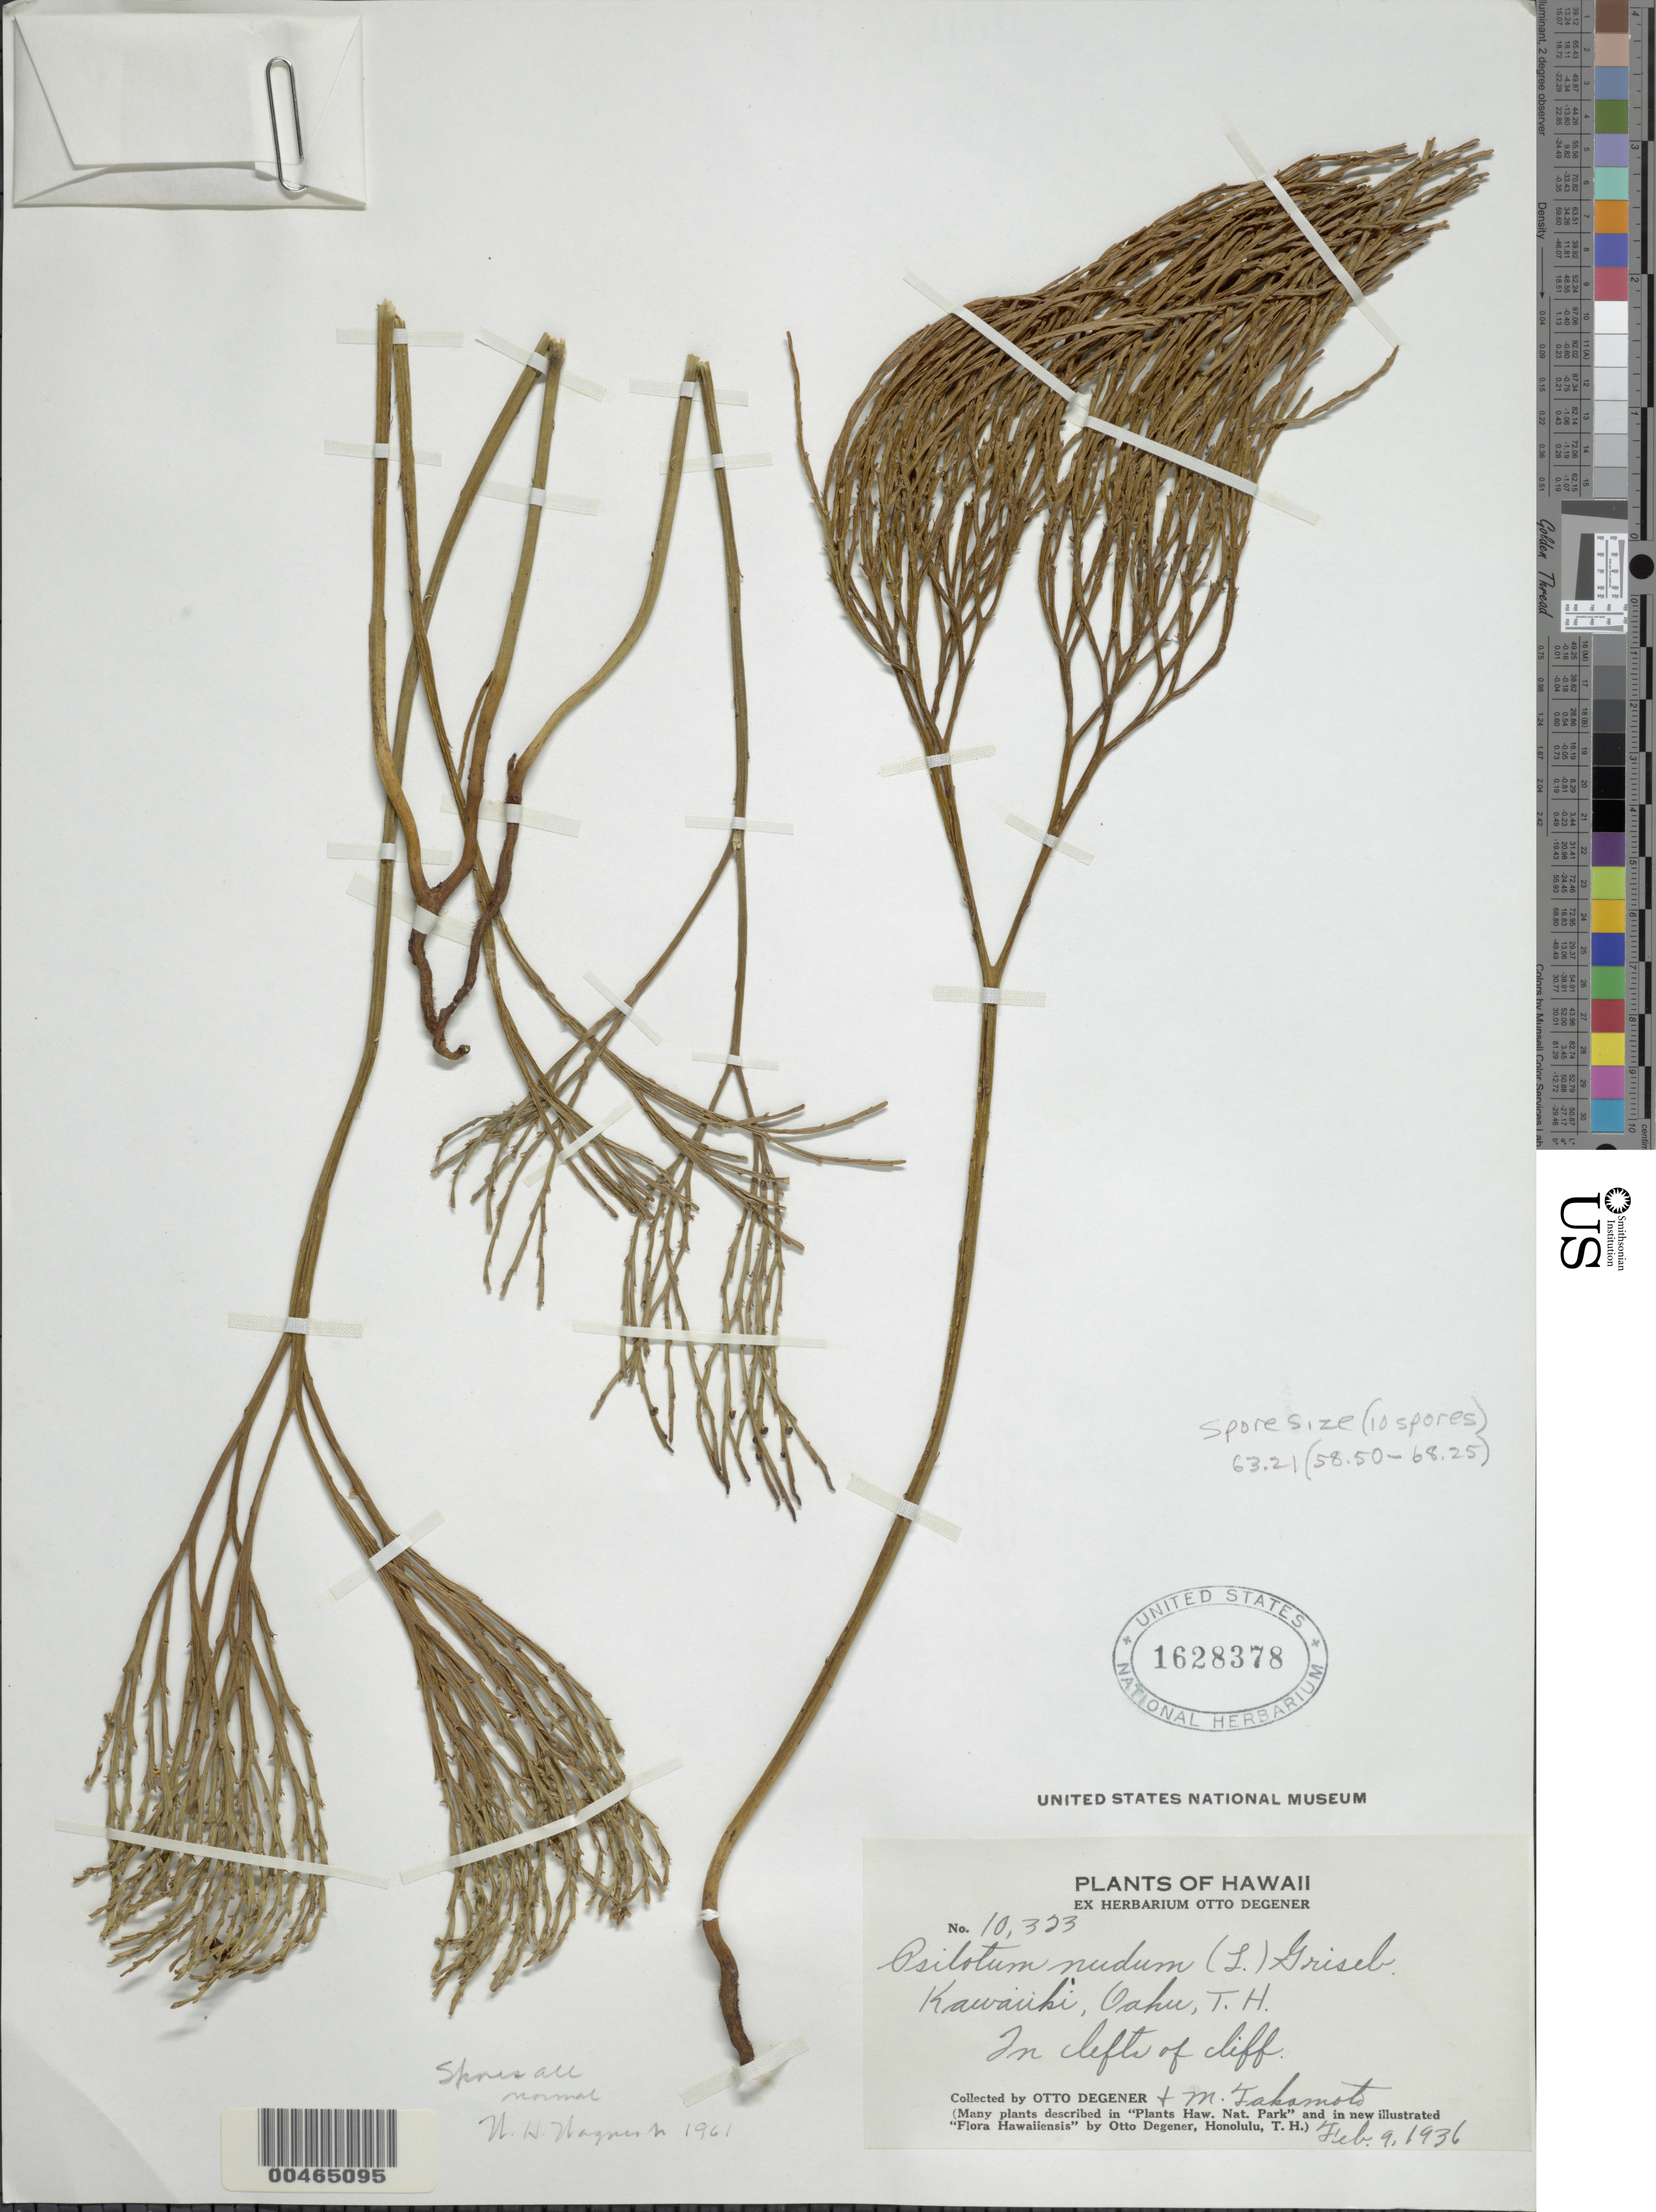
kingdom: Plantae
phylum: Tracheophyta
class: Polypodiopsida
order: Psilotales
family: Psilotaceae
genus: Psilotum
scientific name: Psilotum nudum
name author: (L.) P. Beauv.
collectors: O. Degener & M. Takamoto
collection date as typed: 9 Feb 1936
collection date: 1936-02-09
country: United States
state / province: Hawaii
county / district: Honolulu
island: Oahu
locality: Kawaiihi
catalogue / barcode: US 1628378